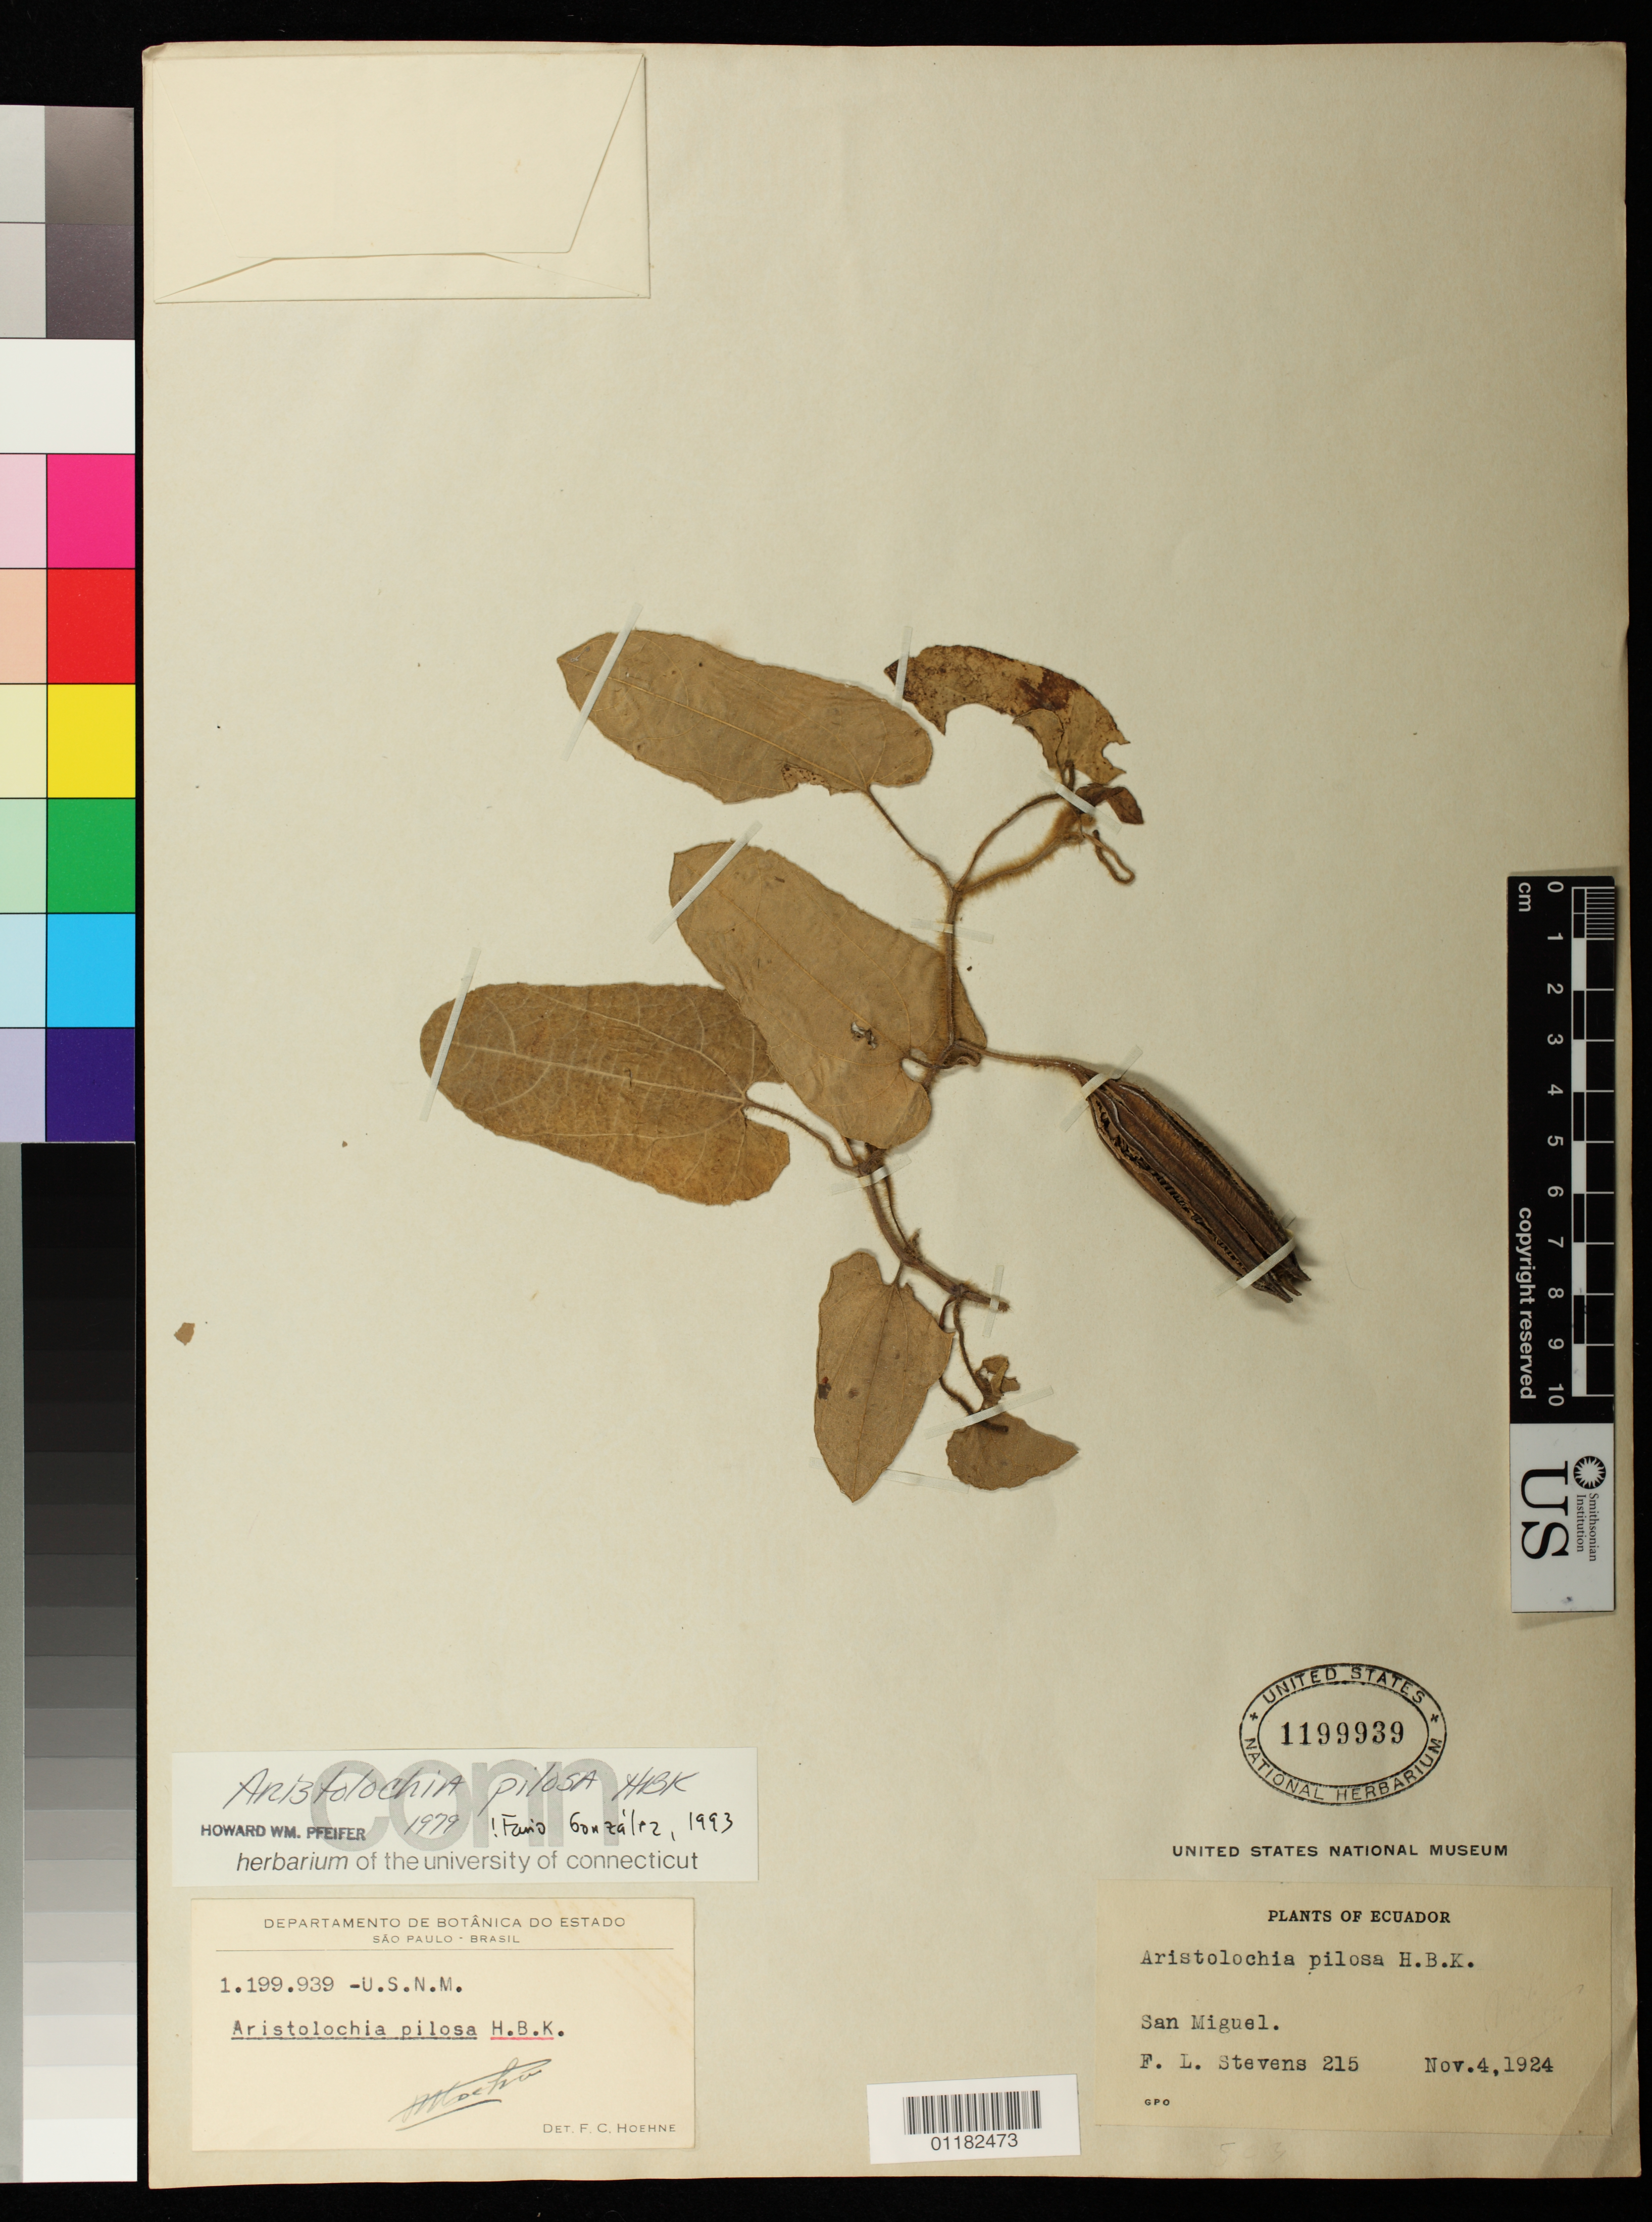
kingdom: Plantae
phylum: Tracheophyta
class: Magnoliopsida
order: Piperales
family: Aristolochiaceae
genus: Aristolochia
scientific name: Aristolochia pilosa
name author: Kunth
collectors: F. L. Stevens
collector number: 215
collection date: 1924-11-04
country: Ecuador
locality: San Miguel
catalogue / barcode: US 1199939